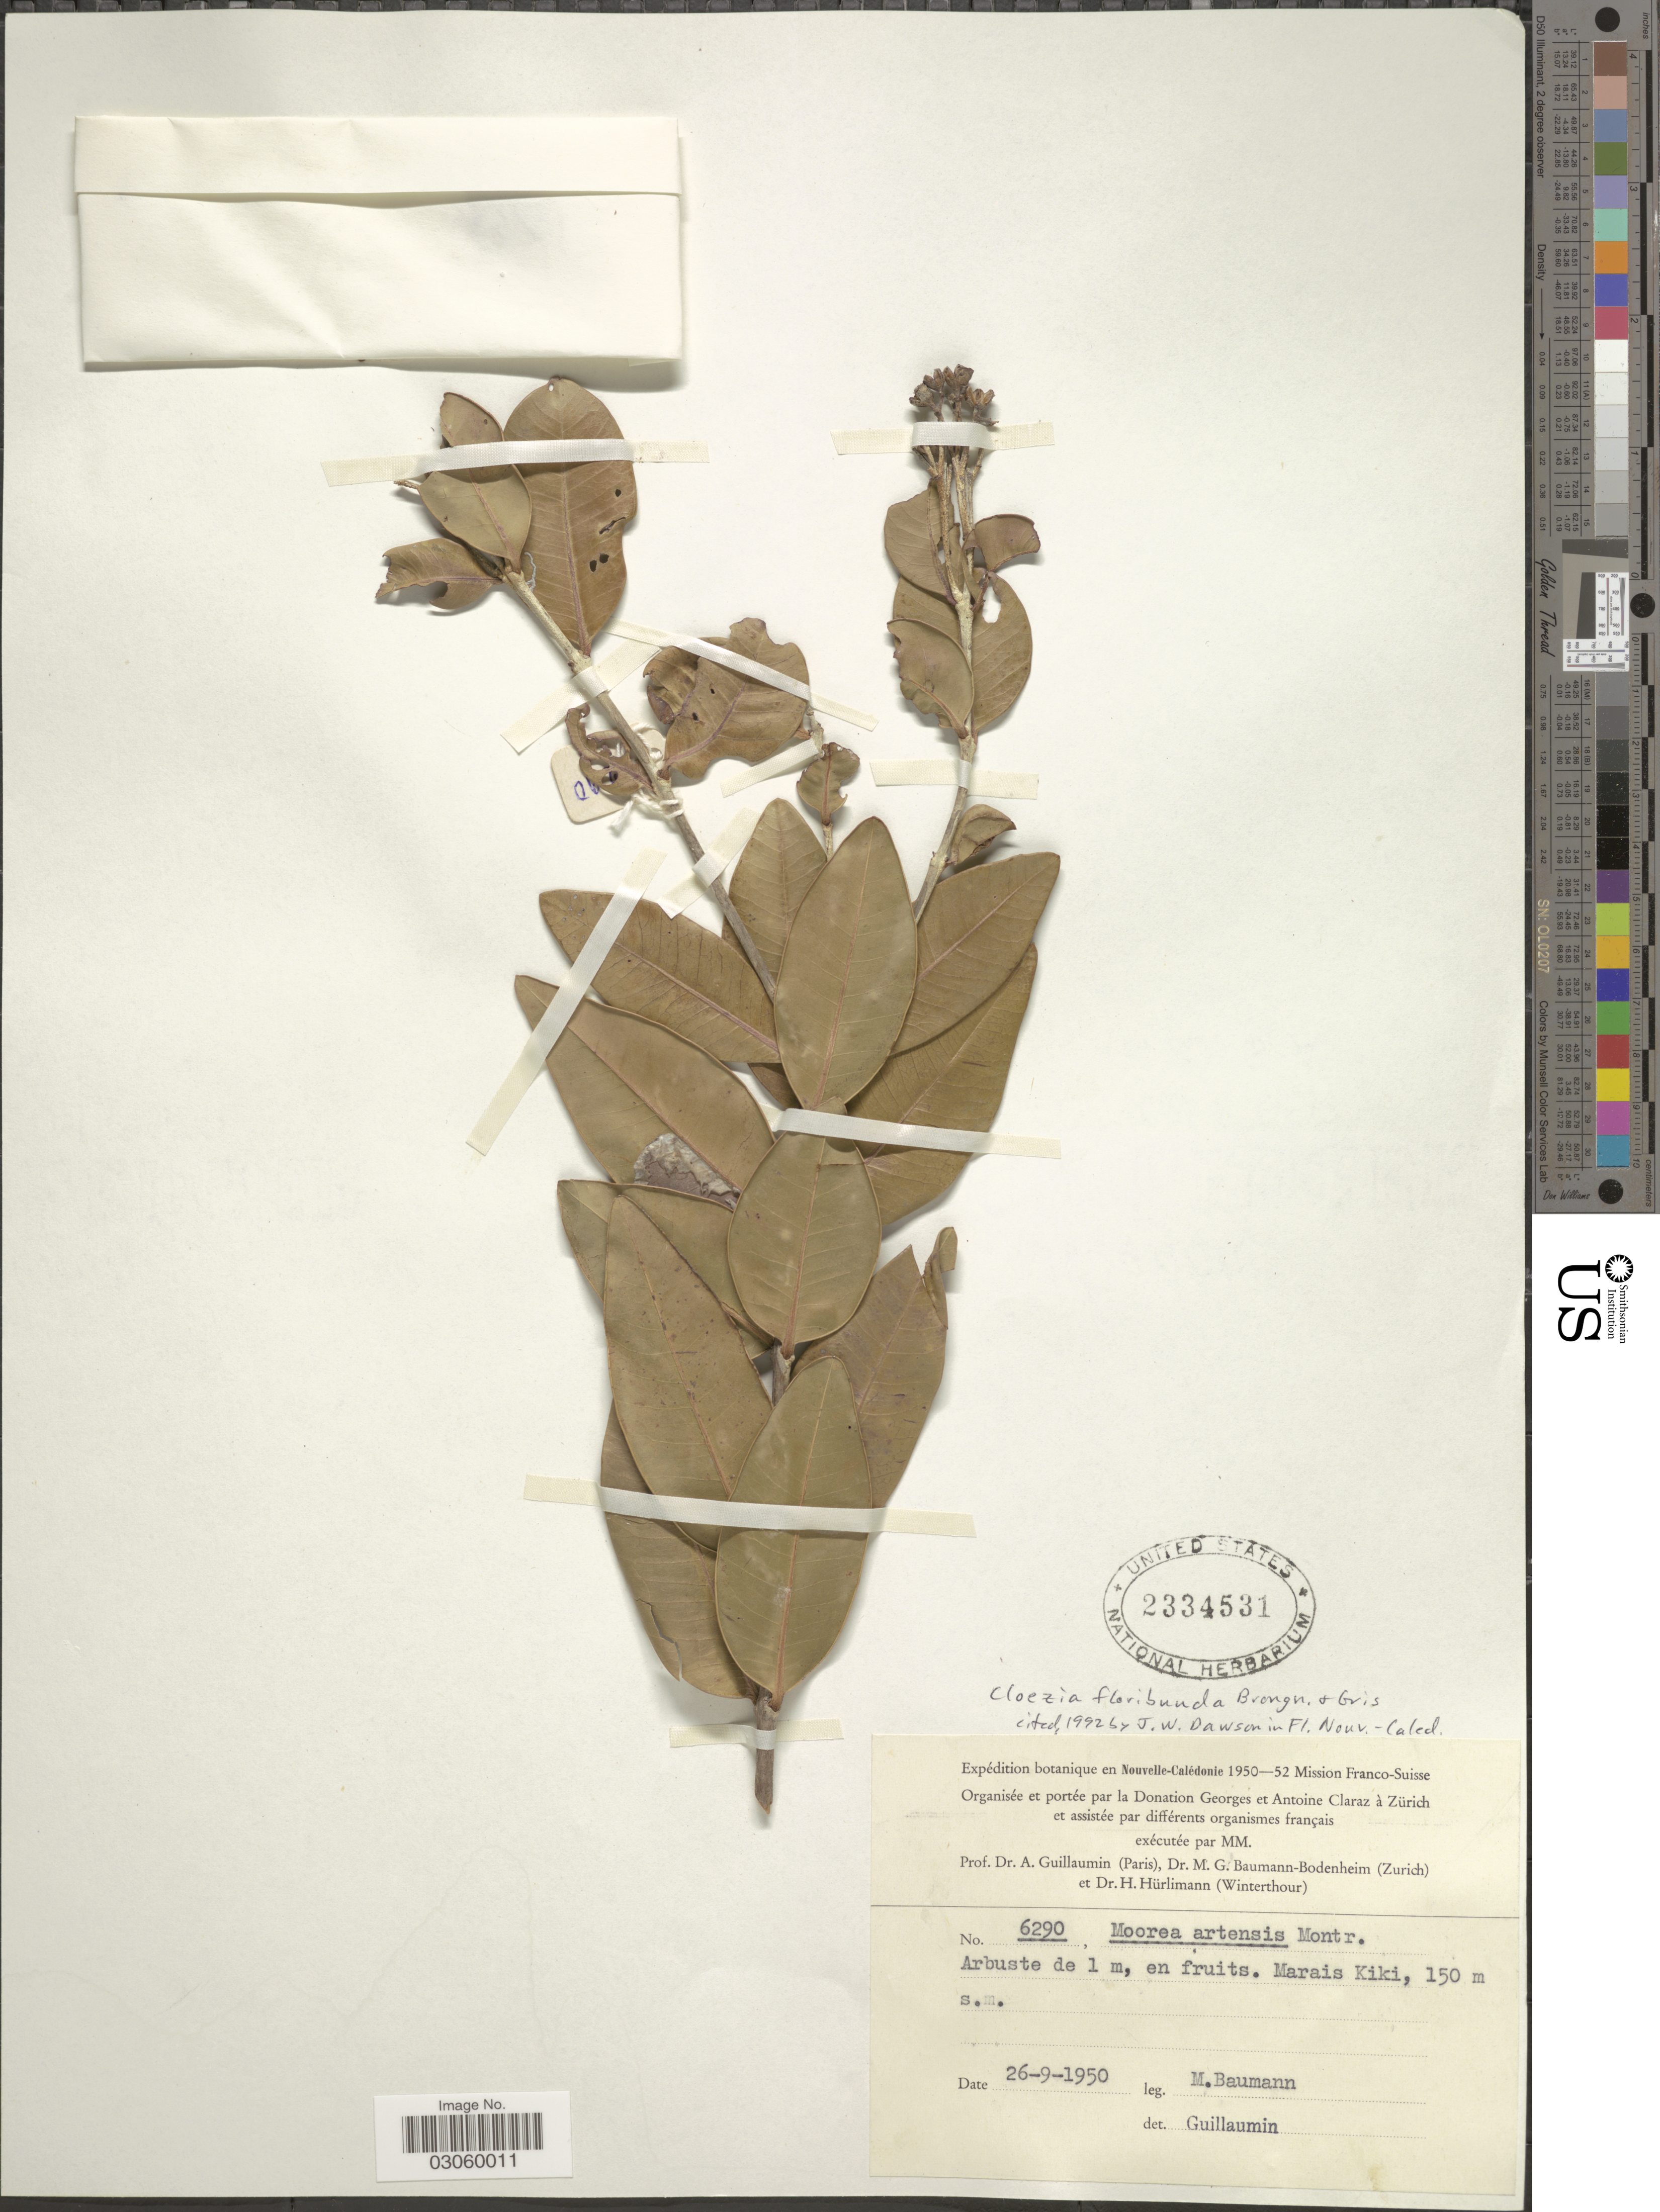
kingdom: Plantae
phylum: Tracheophyta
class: Magnoliopsida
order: Myrtales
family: Myrtaceae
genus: Cloezia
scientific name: Cloezia floribunda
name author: Brongn. & Gris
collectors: M. Baumann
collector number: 6290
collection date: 1950-09-26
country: New Caledonia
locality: Nouvelle-Calédonie, Marais Kiki.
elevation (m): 150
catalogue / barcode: US 2334531